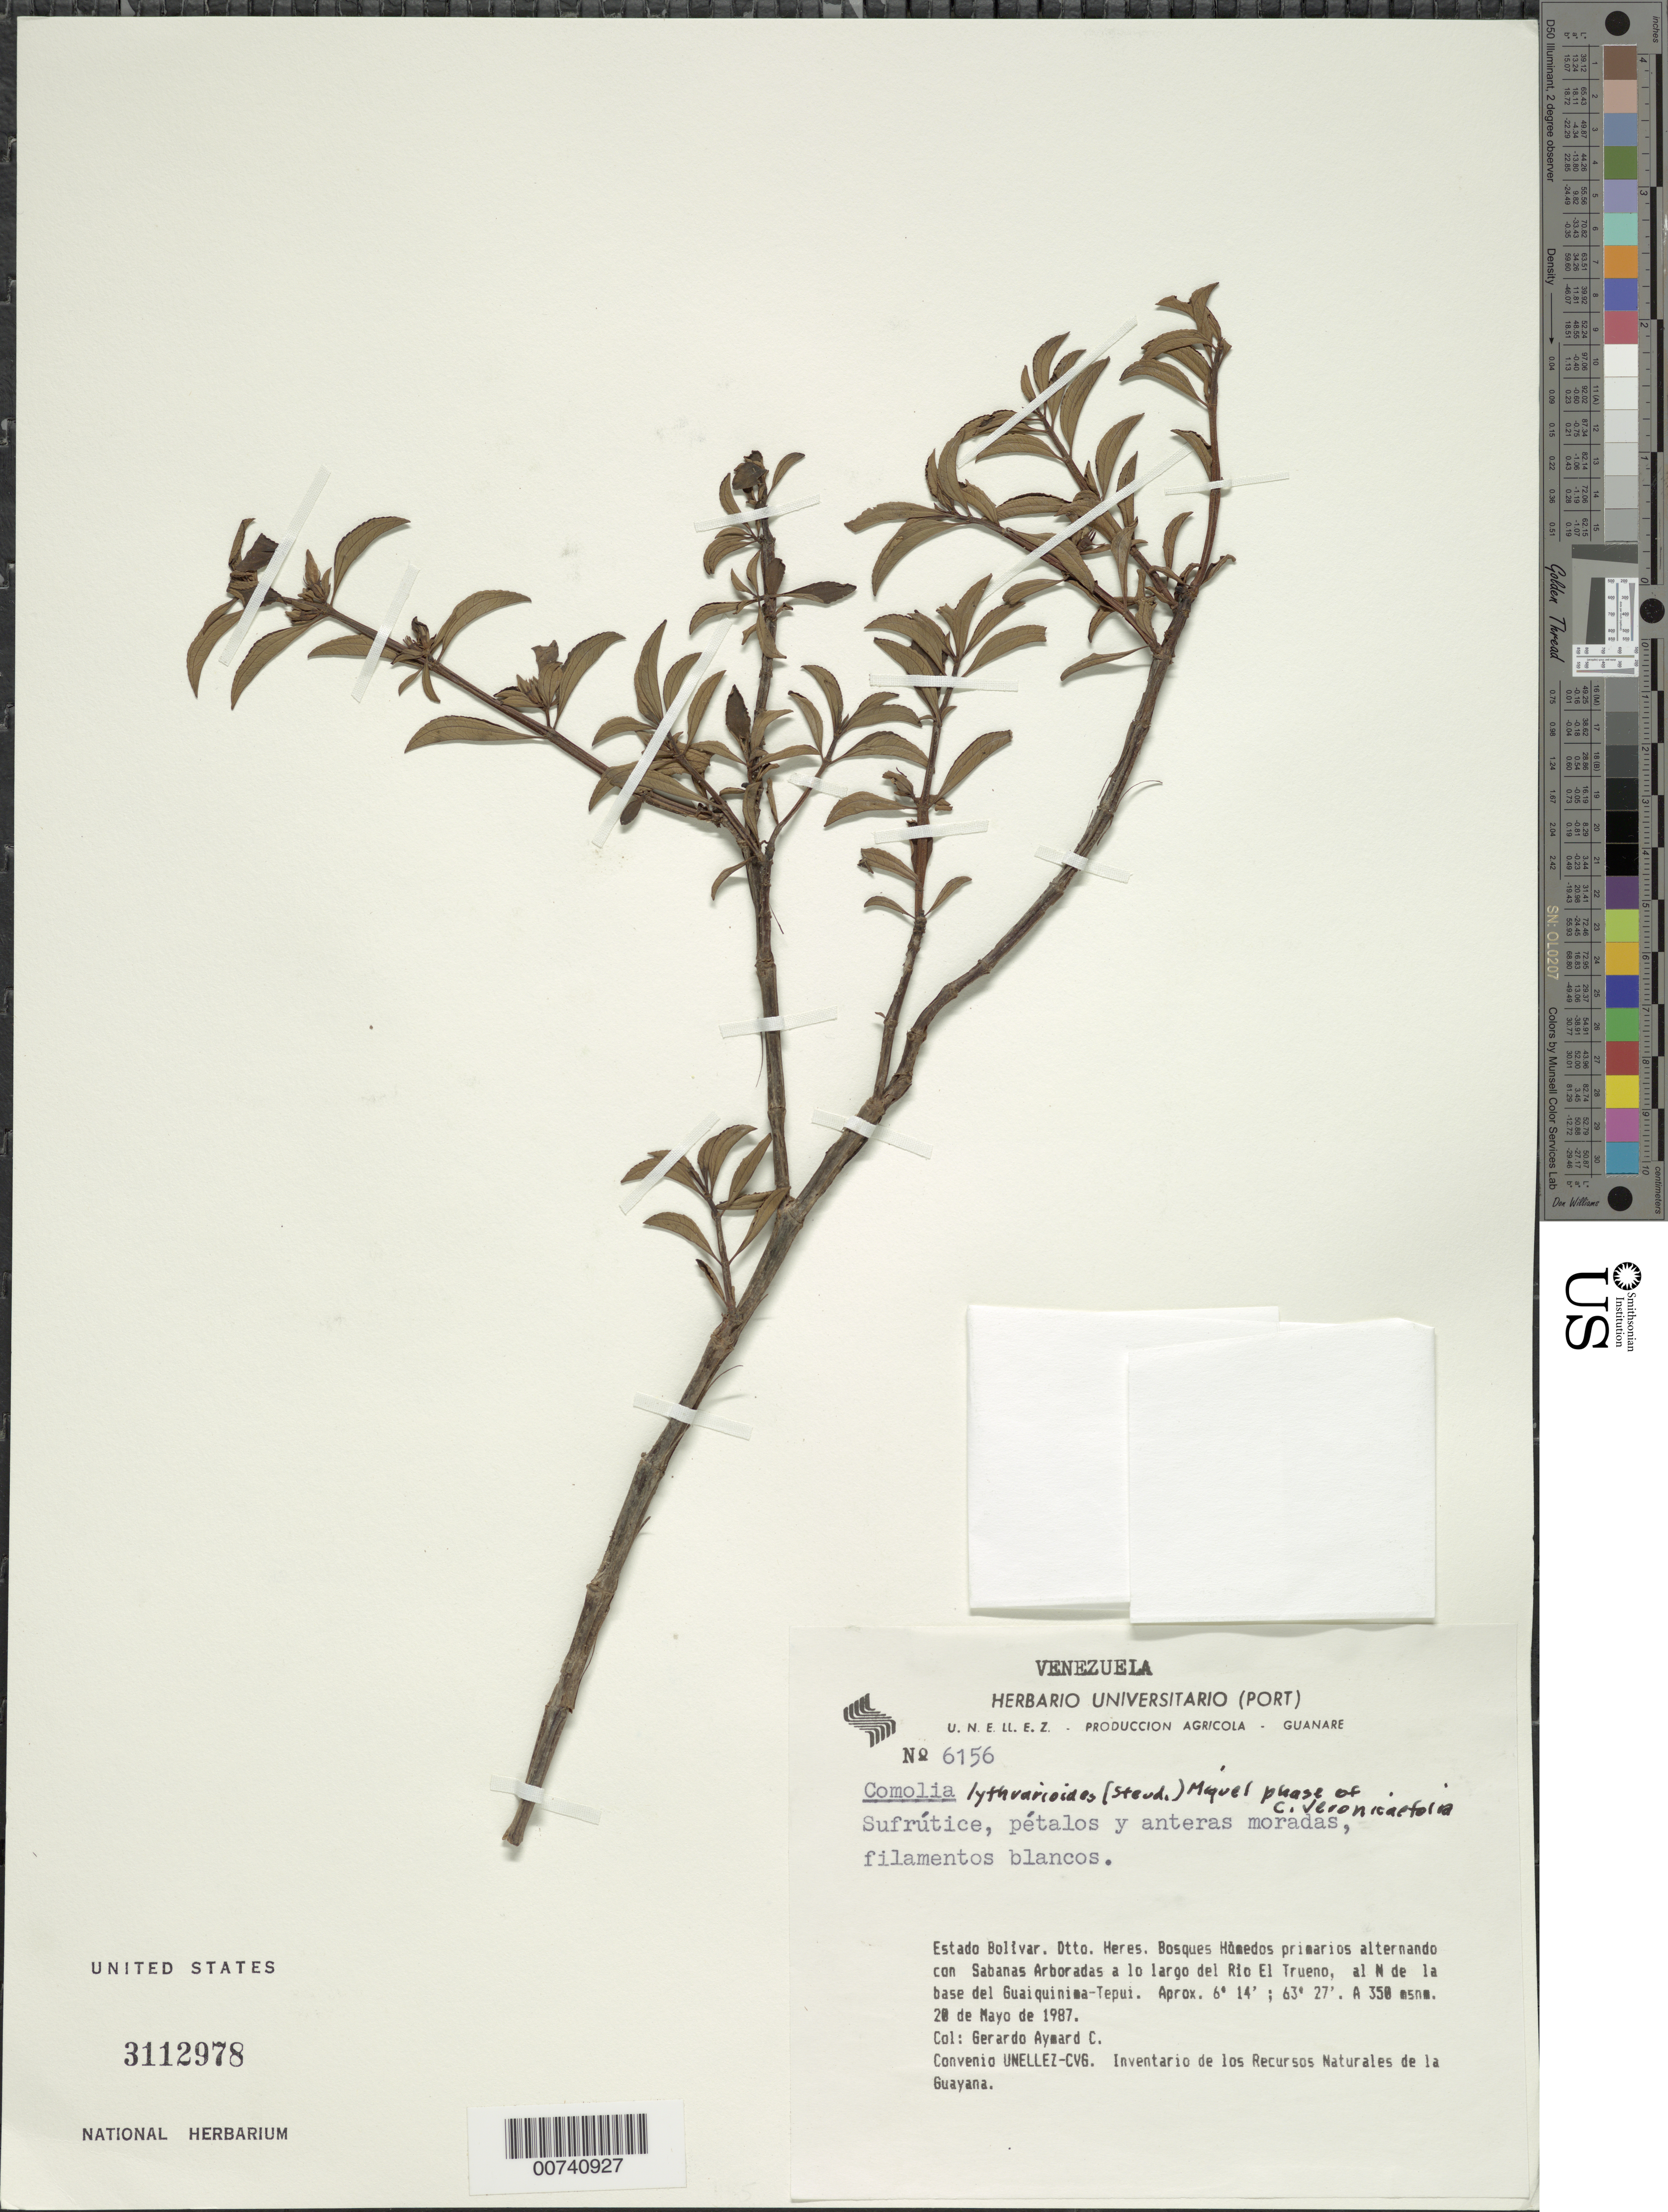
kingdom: Plantae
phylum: Tracheophyta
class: Magnoliopsida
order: Myrtales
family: Melastomataceae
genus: Comolia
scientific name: Comolia lythrarioides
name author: (Steud.) Naudin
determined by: Nunes da Silva, Diego, (RB), Jardim Botanico do Rio de Janeiro - Herbario (BRAZIL)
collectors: G. A. Aymard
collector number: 6156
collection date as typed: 20-May-87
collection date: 1987-05-20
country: Venezuela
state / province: Bolívar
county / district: Heres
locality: Río El Trueno, al N de la base del Guaiquinima-tepuí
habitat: Bosques humedos primarios alternando con sabanas arboradas a lo largo del rio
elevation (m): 350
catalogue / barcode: US 3112978